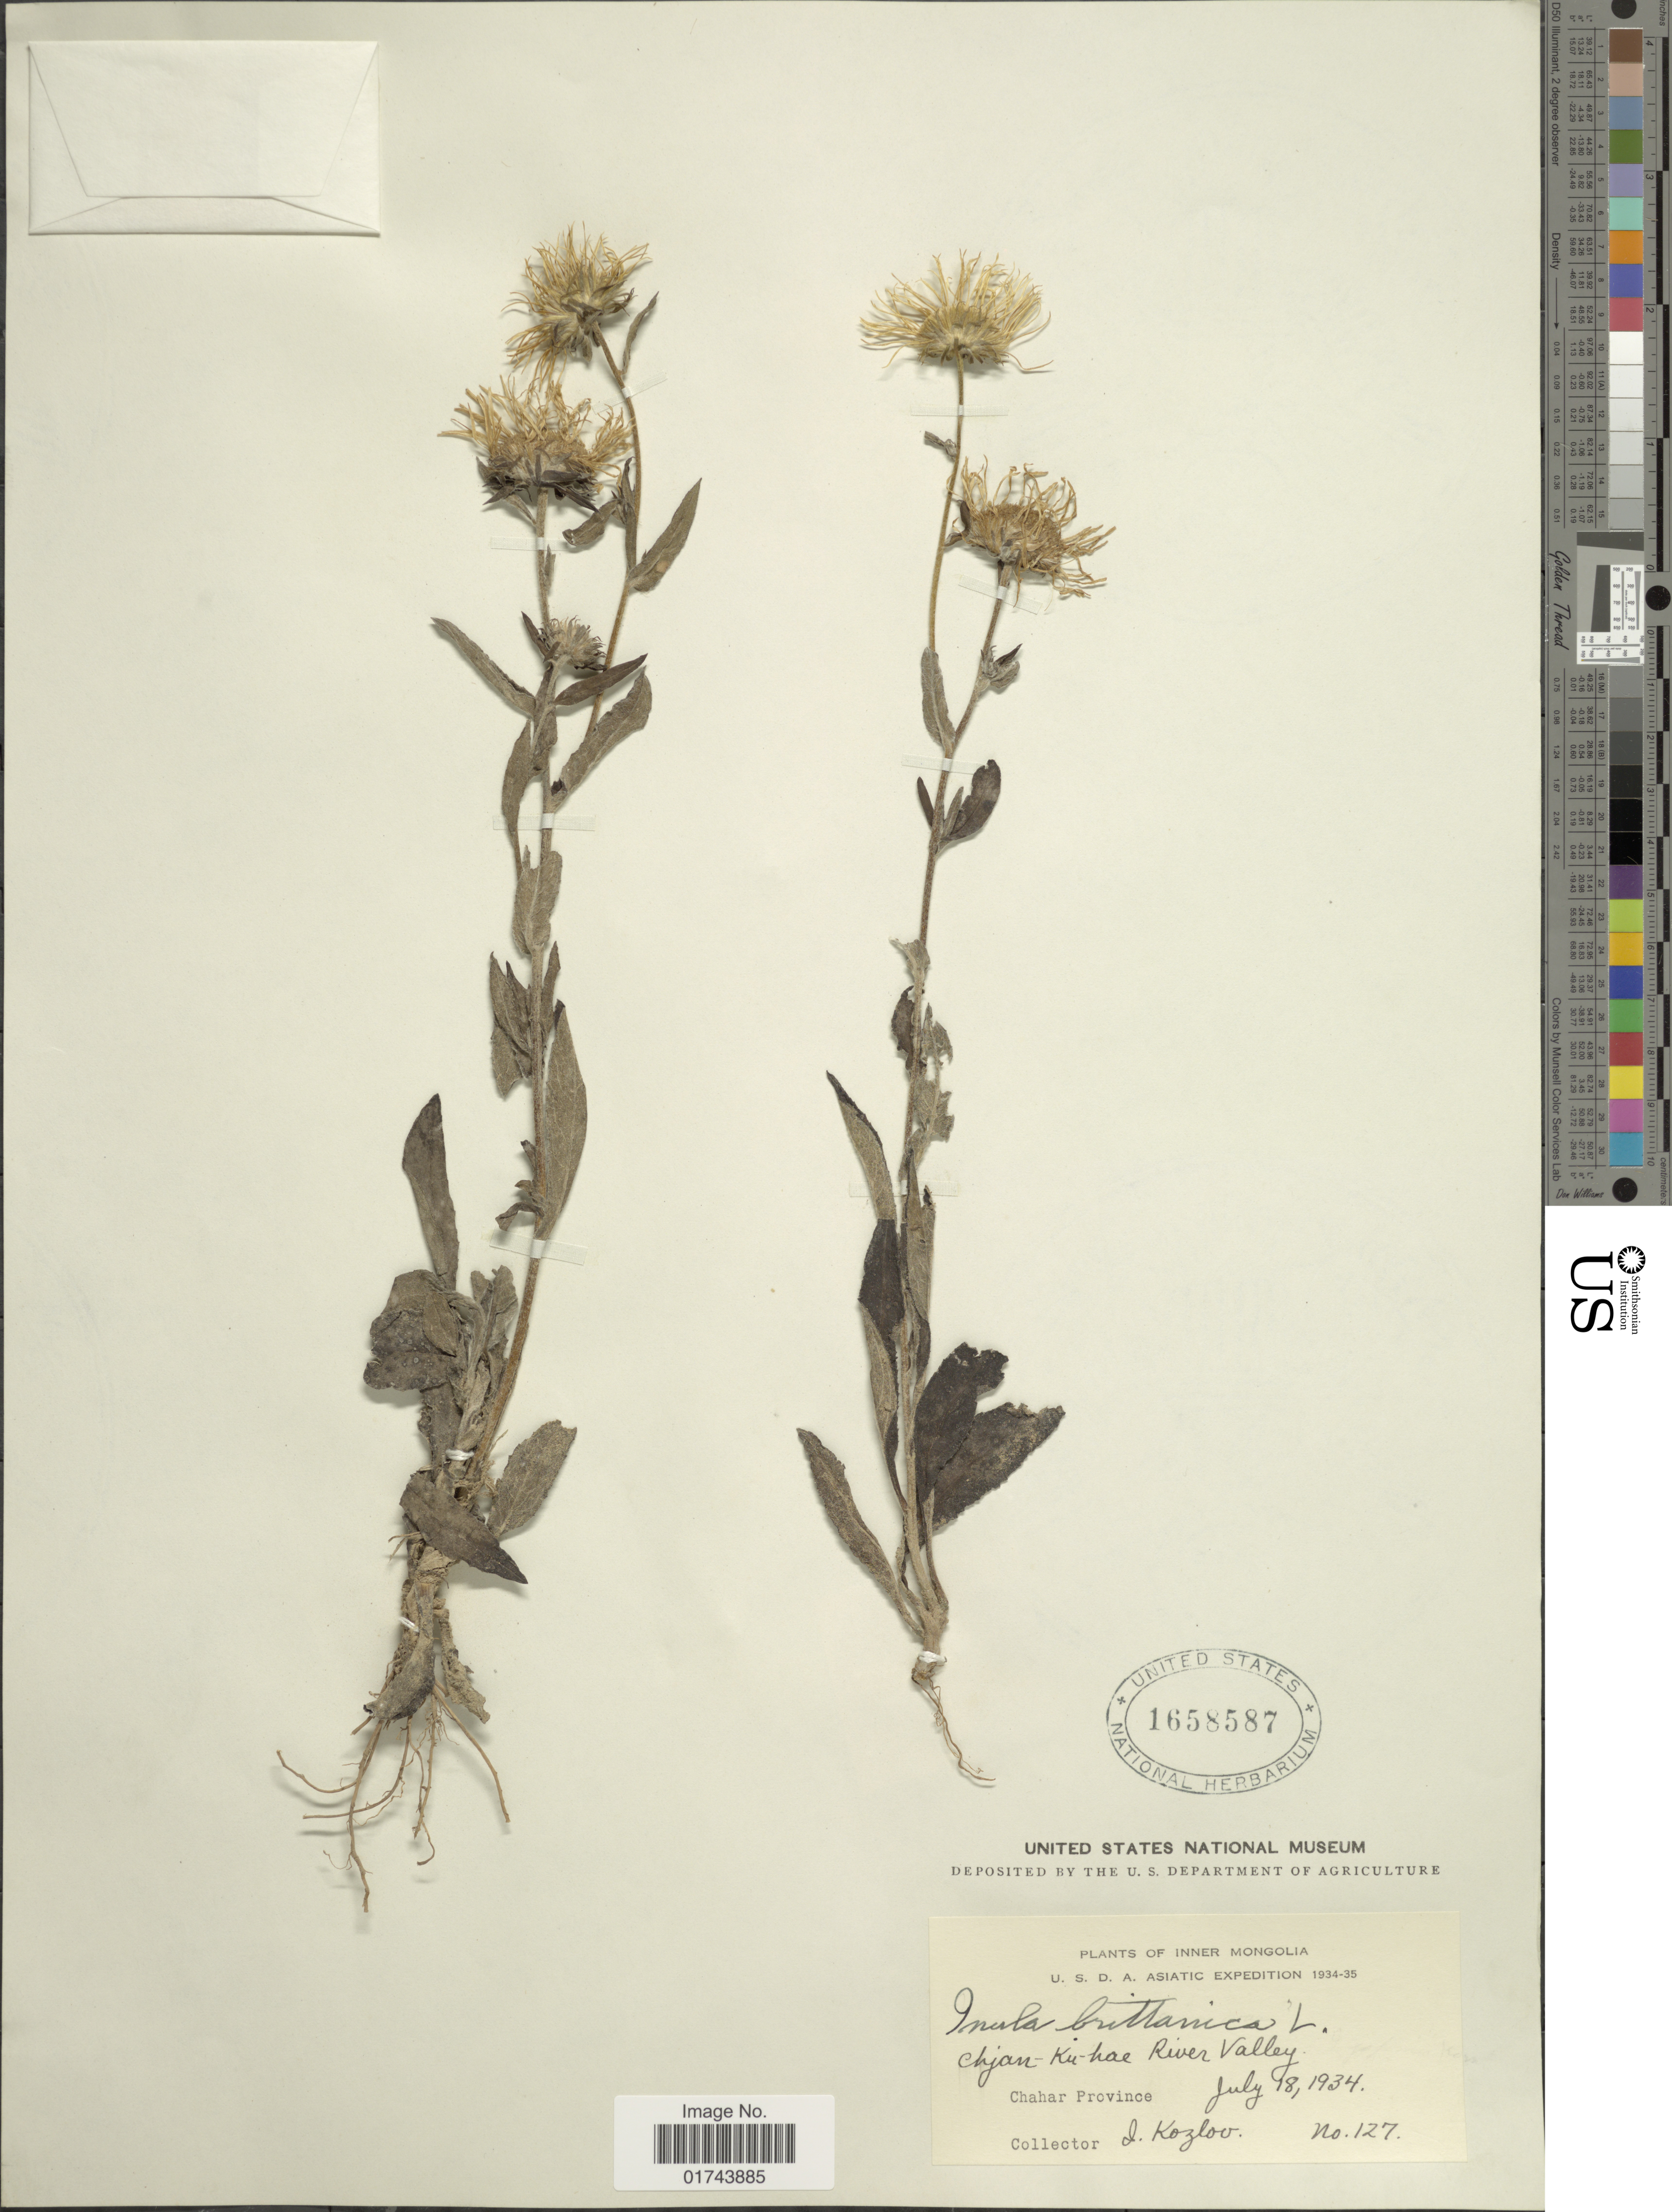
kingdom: Plantae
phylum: Tracheophyta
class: Magnoliopsida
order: Asterales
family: Asteraceae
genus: Inula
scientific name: Inula britannica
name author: L.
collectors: I. Kozlov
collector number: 127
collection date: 1934-07-18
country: China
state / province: Nei Monggol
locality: Inner Mongolia, Chjan - Ku- hae, River Valley, Chahar Province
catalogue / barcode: US 1658587